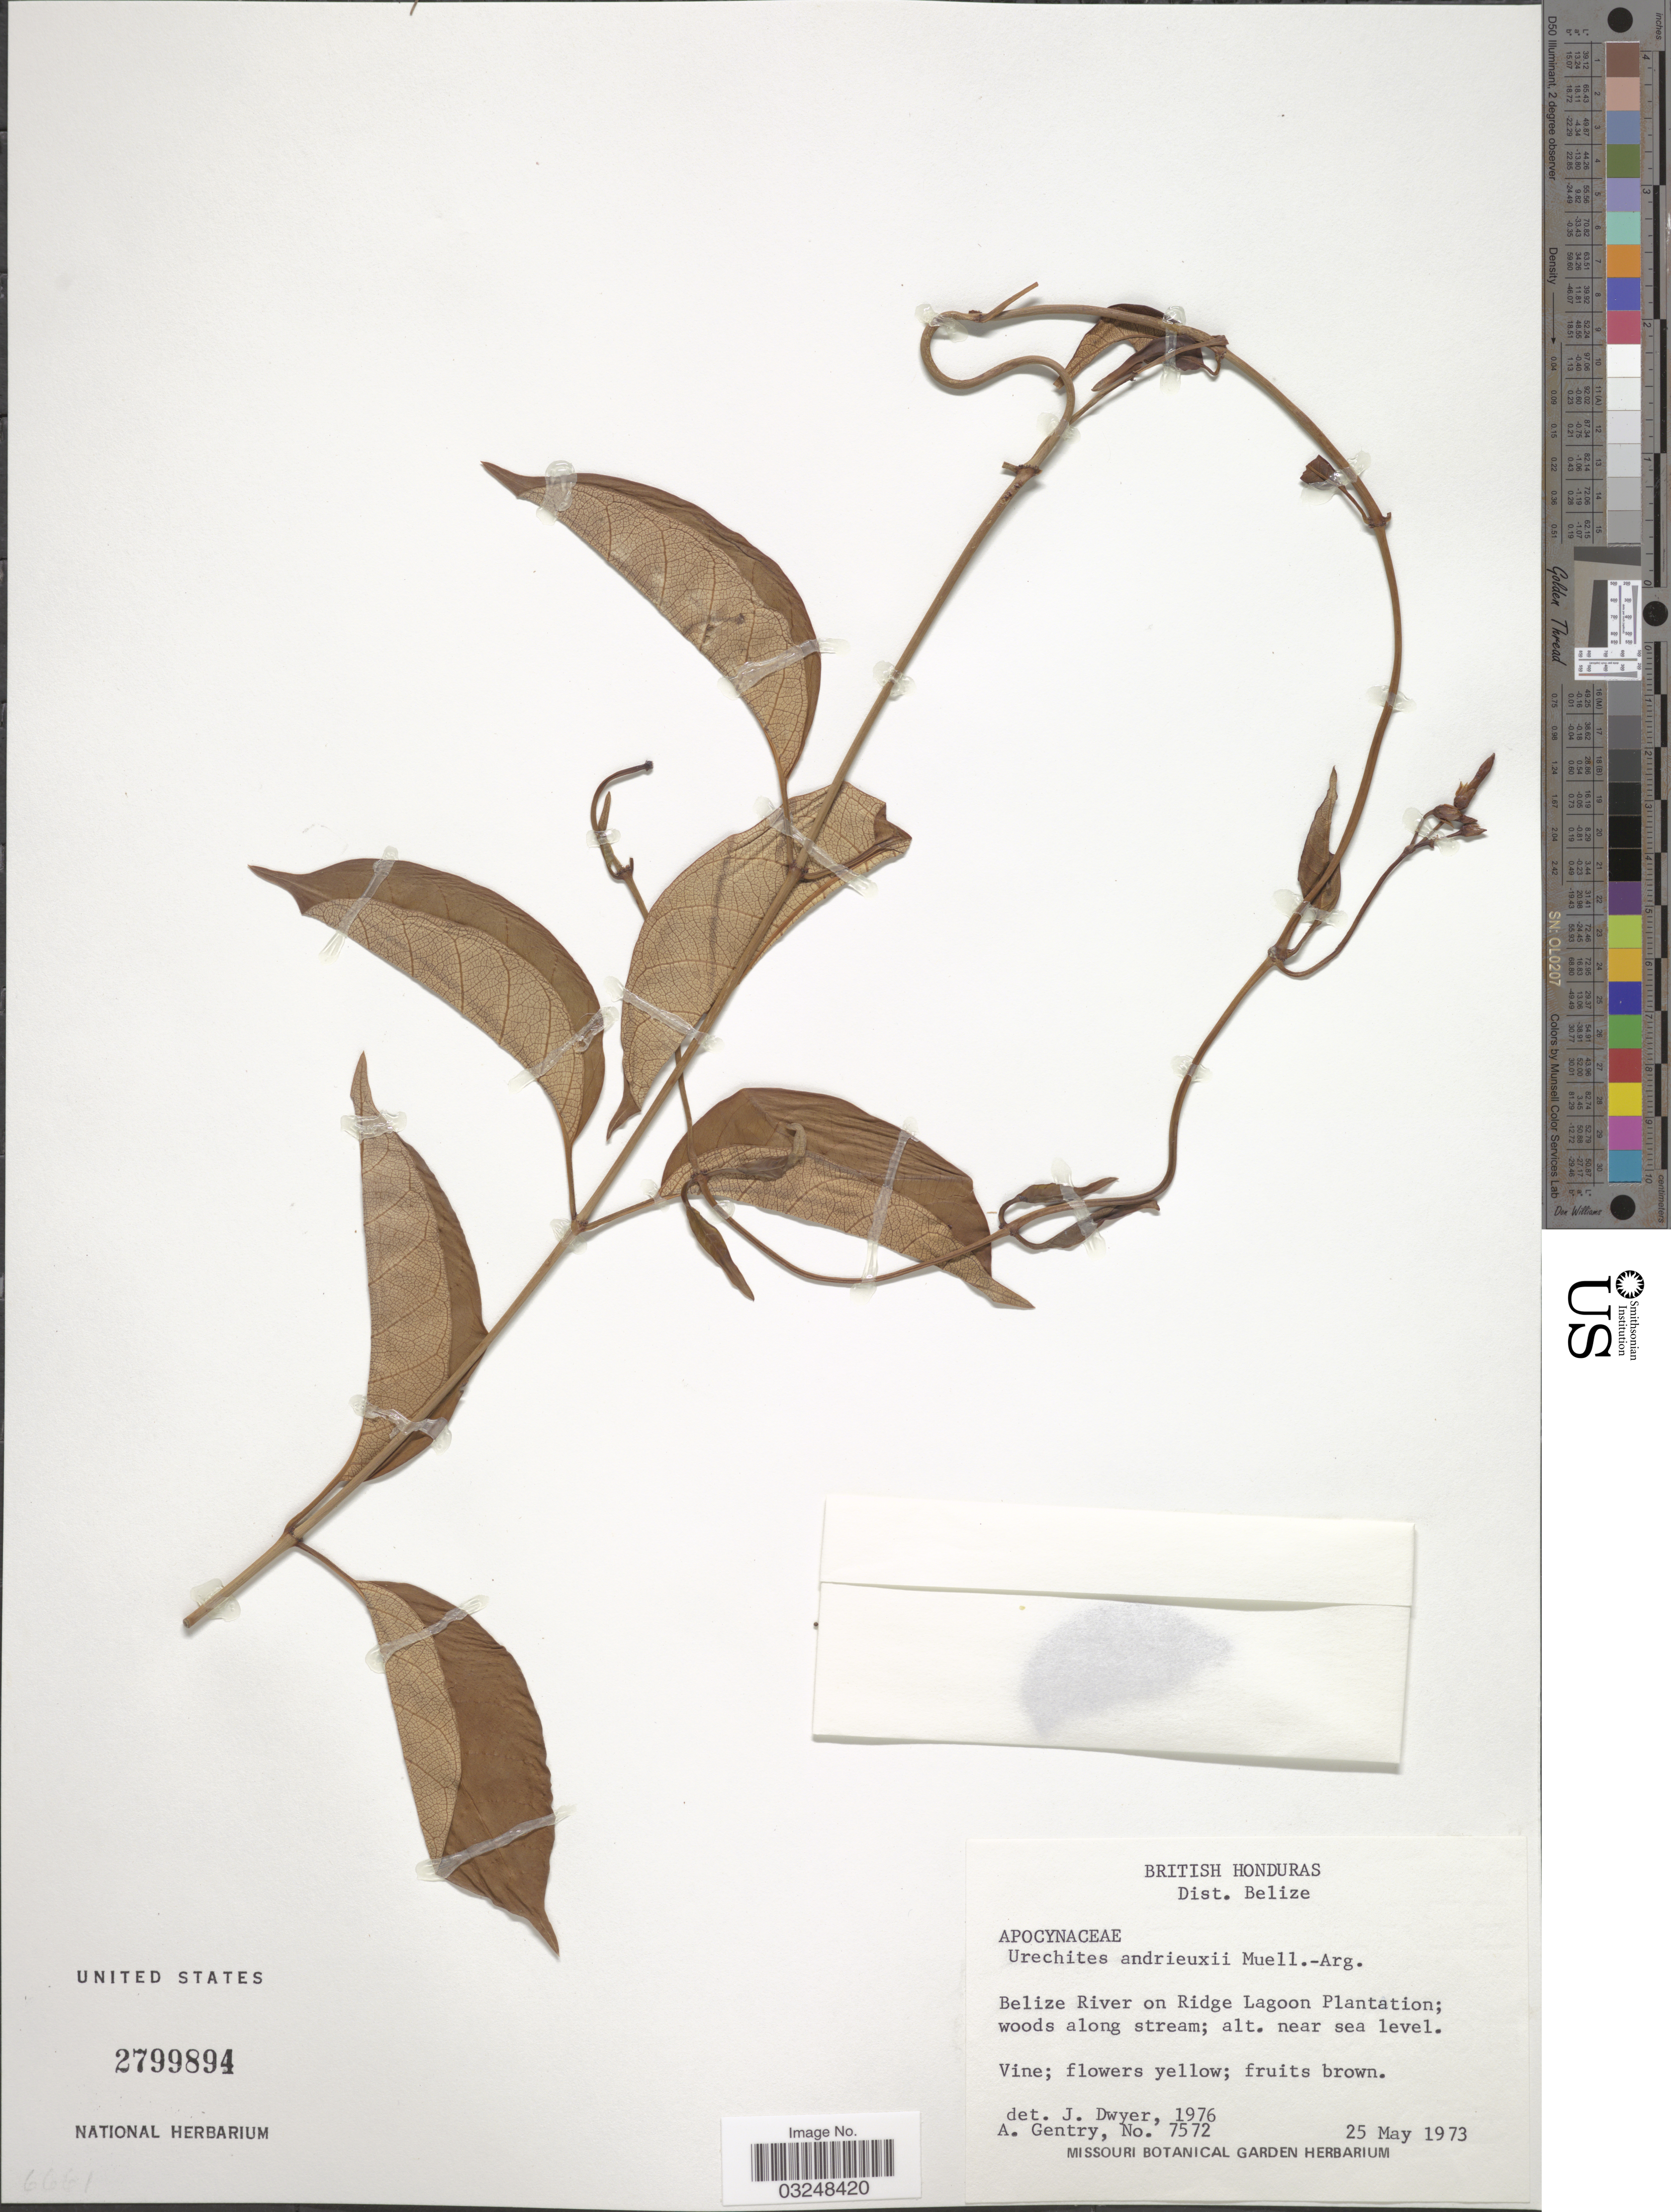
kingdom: Plantae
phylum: Tracheophyta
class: Magnoliopsida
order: Gentianales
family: Apocynaceae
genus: Urechites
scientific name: Urechites andrieuxii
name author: Müll. Arg.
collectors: A. H. Gentry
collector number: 7572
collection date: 1973-05-25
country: Belize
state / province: Belize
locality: British Honduras, Dist. Belize, Belize River on Ridge Lagoon Plantation; woods along stream.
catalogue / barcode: US 2799894